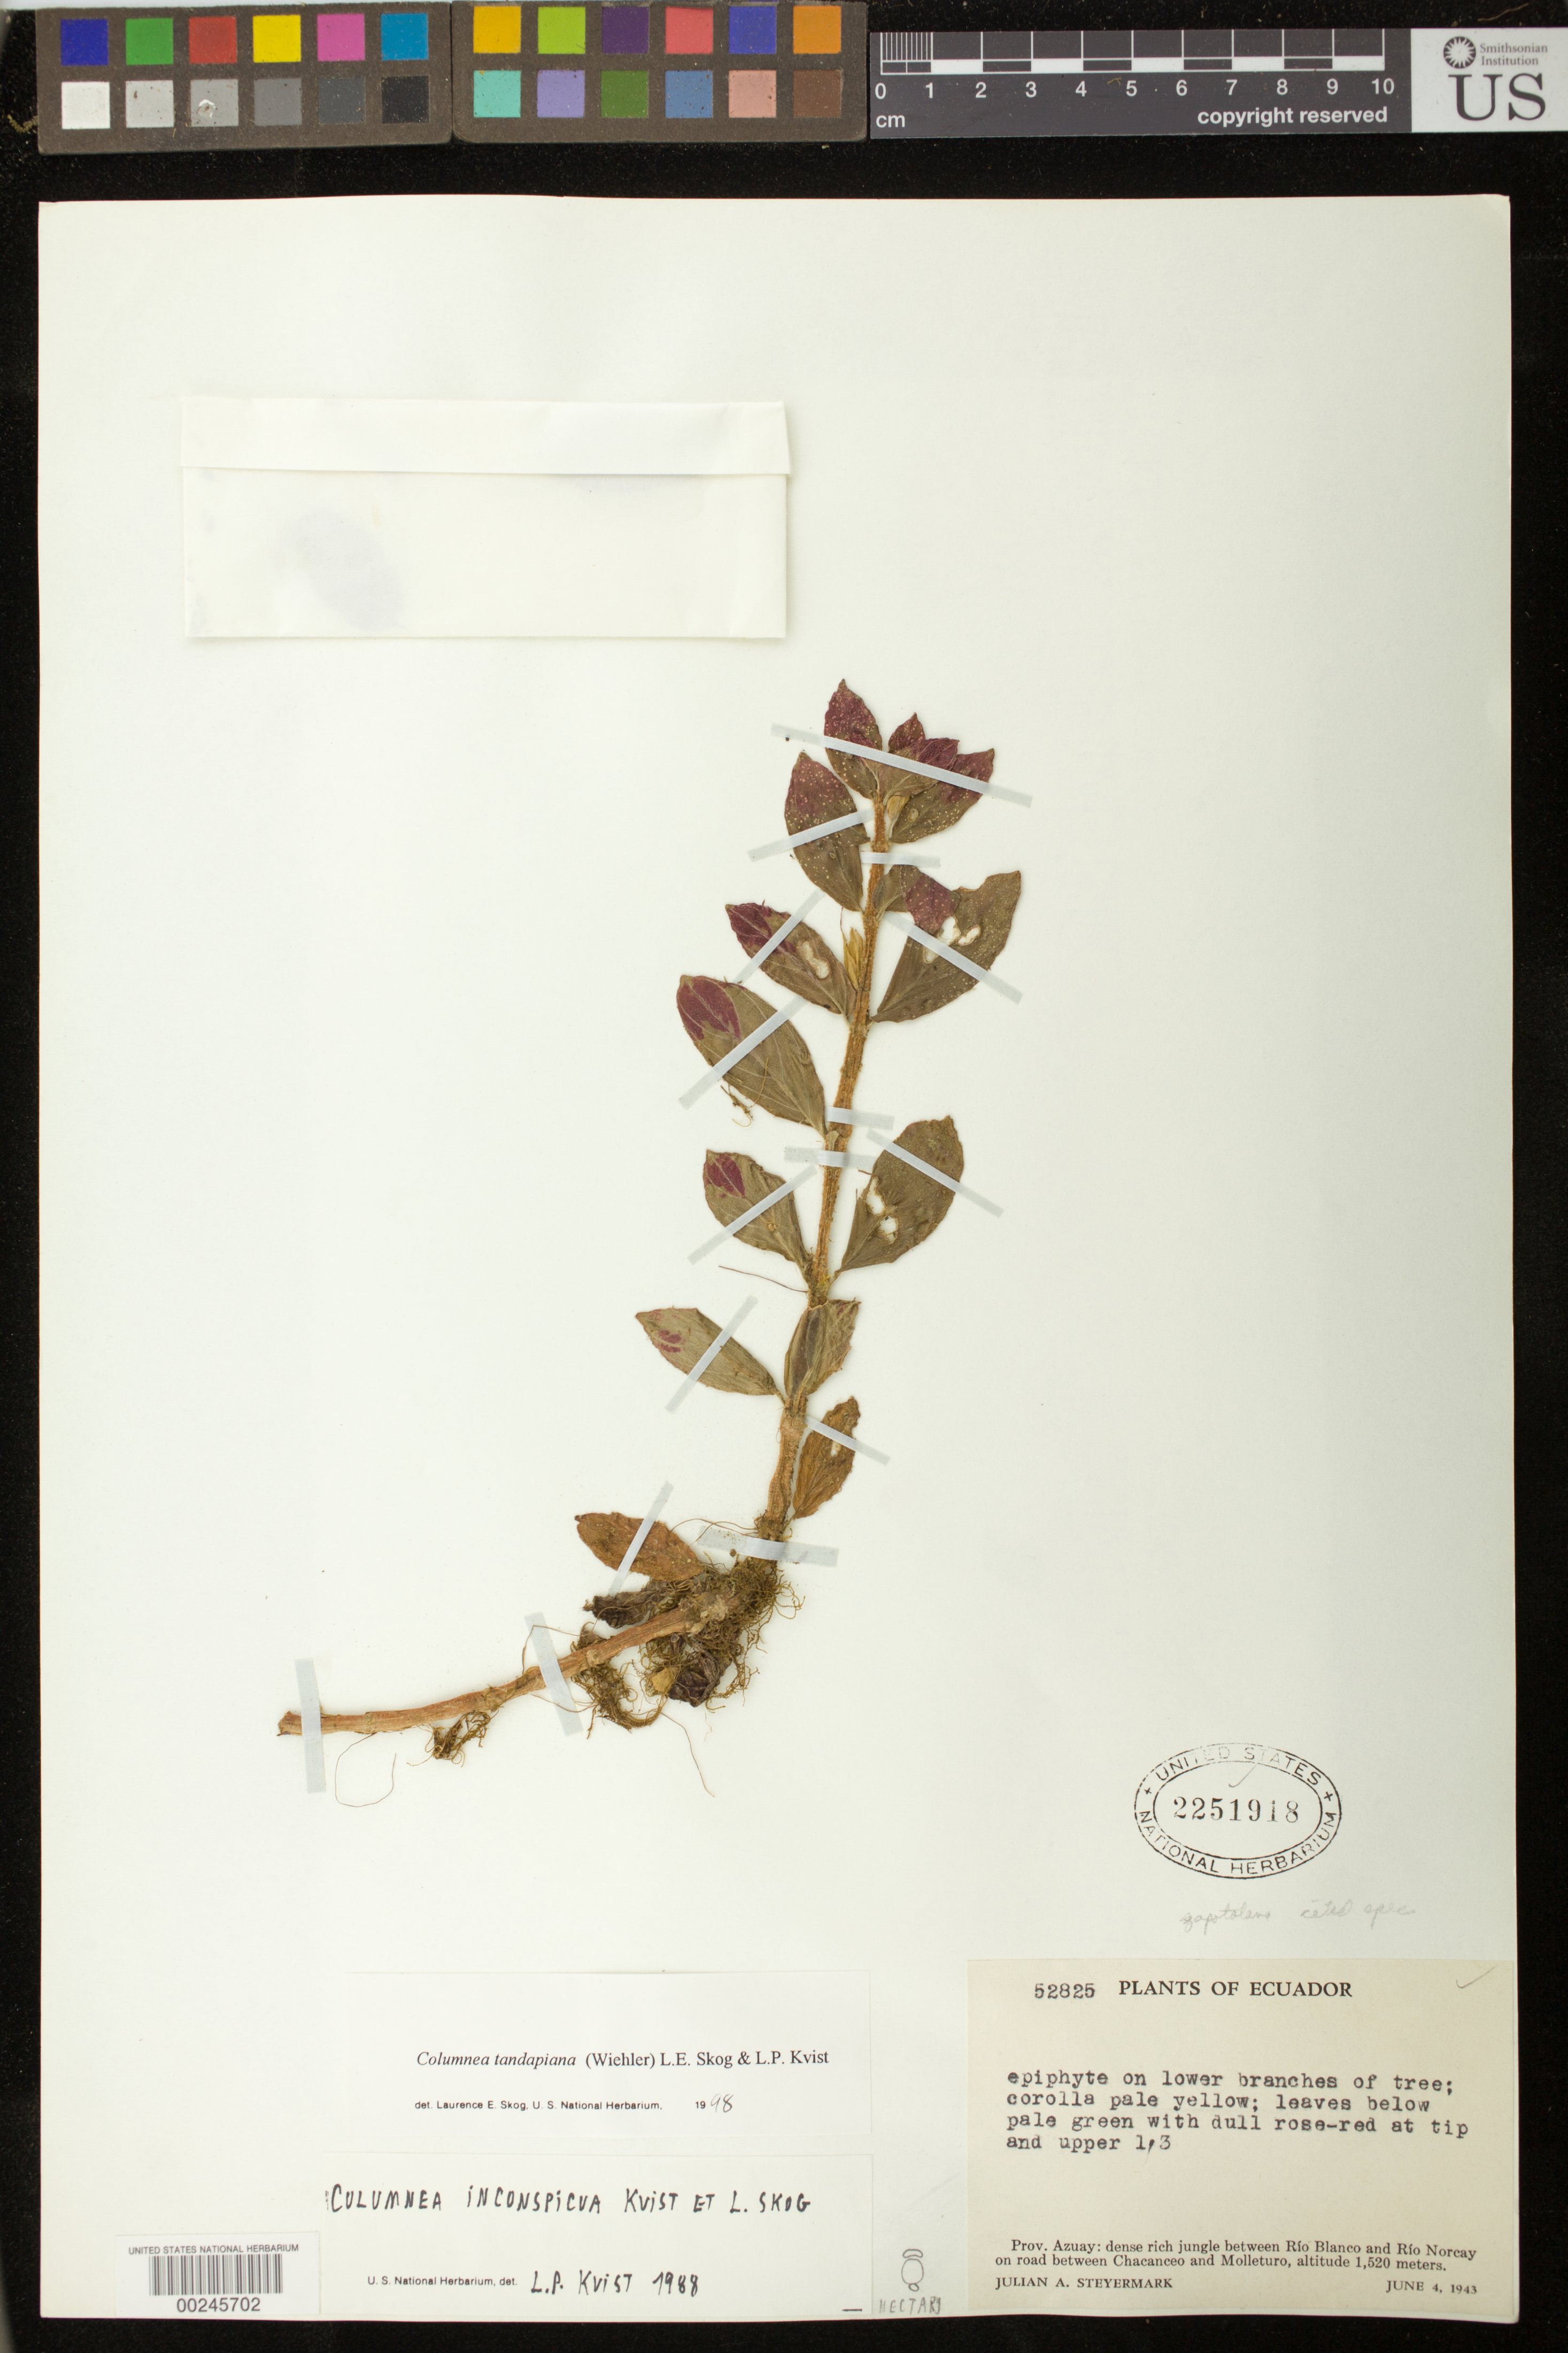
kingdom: Plantae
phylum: Tracheophyta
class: Magnoliopsida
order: Lamiales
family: Gesneriaceae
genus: Columnea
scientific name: Columnea tandapiana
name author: (Wiehler) L.E. Skog & L.P. Kvist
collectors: J. Steyermark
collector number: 52825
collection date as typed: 04 Jun 1943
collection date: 1943-06-04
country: Ecuador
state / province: Azuay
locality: between Río Blanco and Río Norcay, on road between Chacanceo and Mollelturo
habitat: Dense rich jungle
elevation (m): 1520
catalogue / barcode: US 2251918